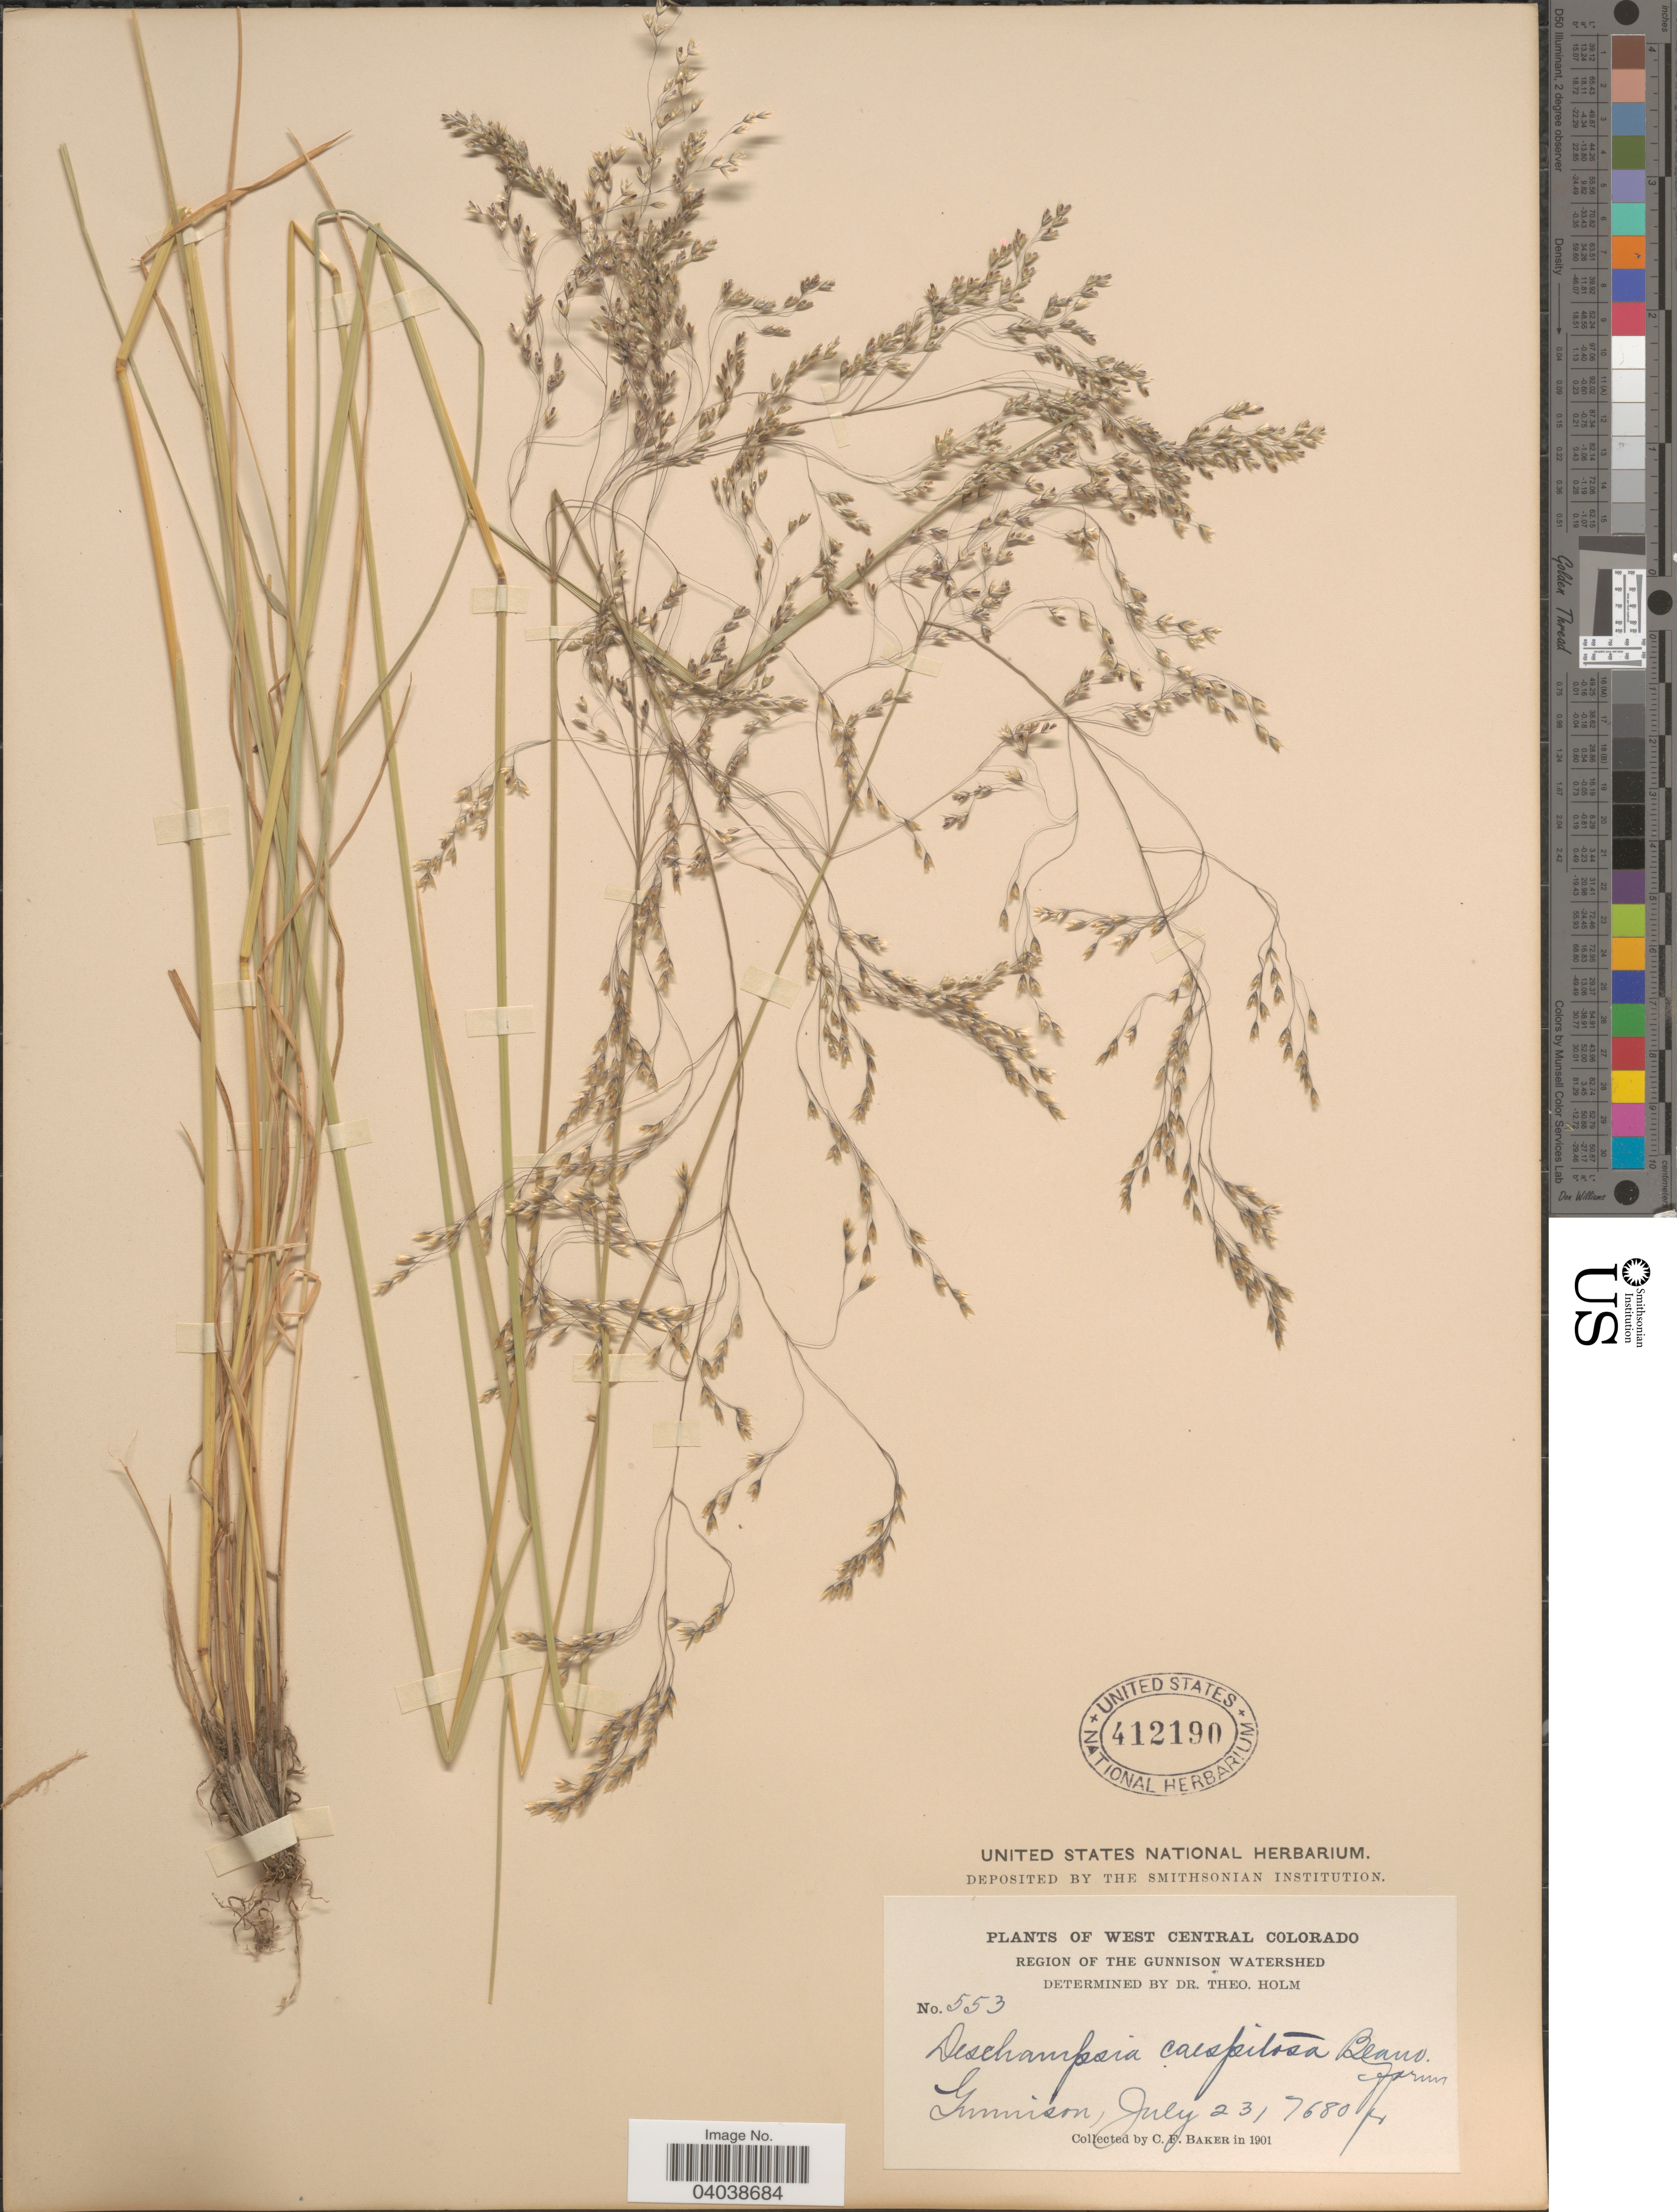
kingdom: Plantae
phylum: Tracheophyta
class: Liliopsida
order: Poales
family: Poaceae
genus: Deschampsia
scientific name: Deschampsia cespitosa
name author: (L.) P. Beauv.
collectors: C. F. Baker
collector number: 553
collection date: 1901-07-23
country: United States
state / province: Colorado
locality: West Central Colorado. Region of the Gunnison Watershed. Gunnison.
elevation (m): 2341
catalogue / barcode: US 412190